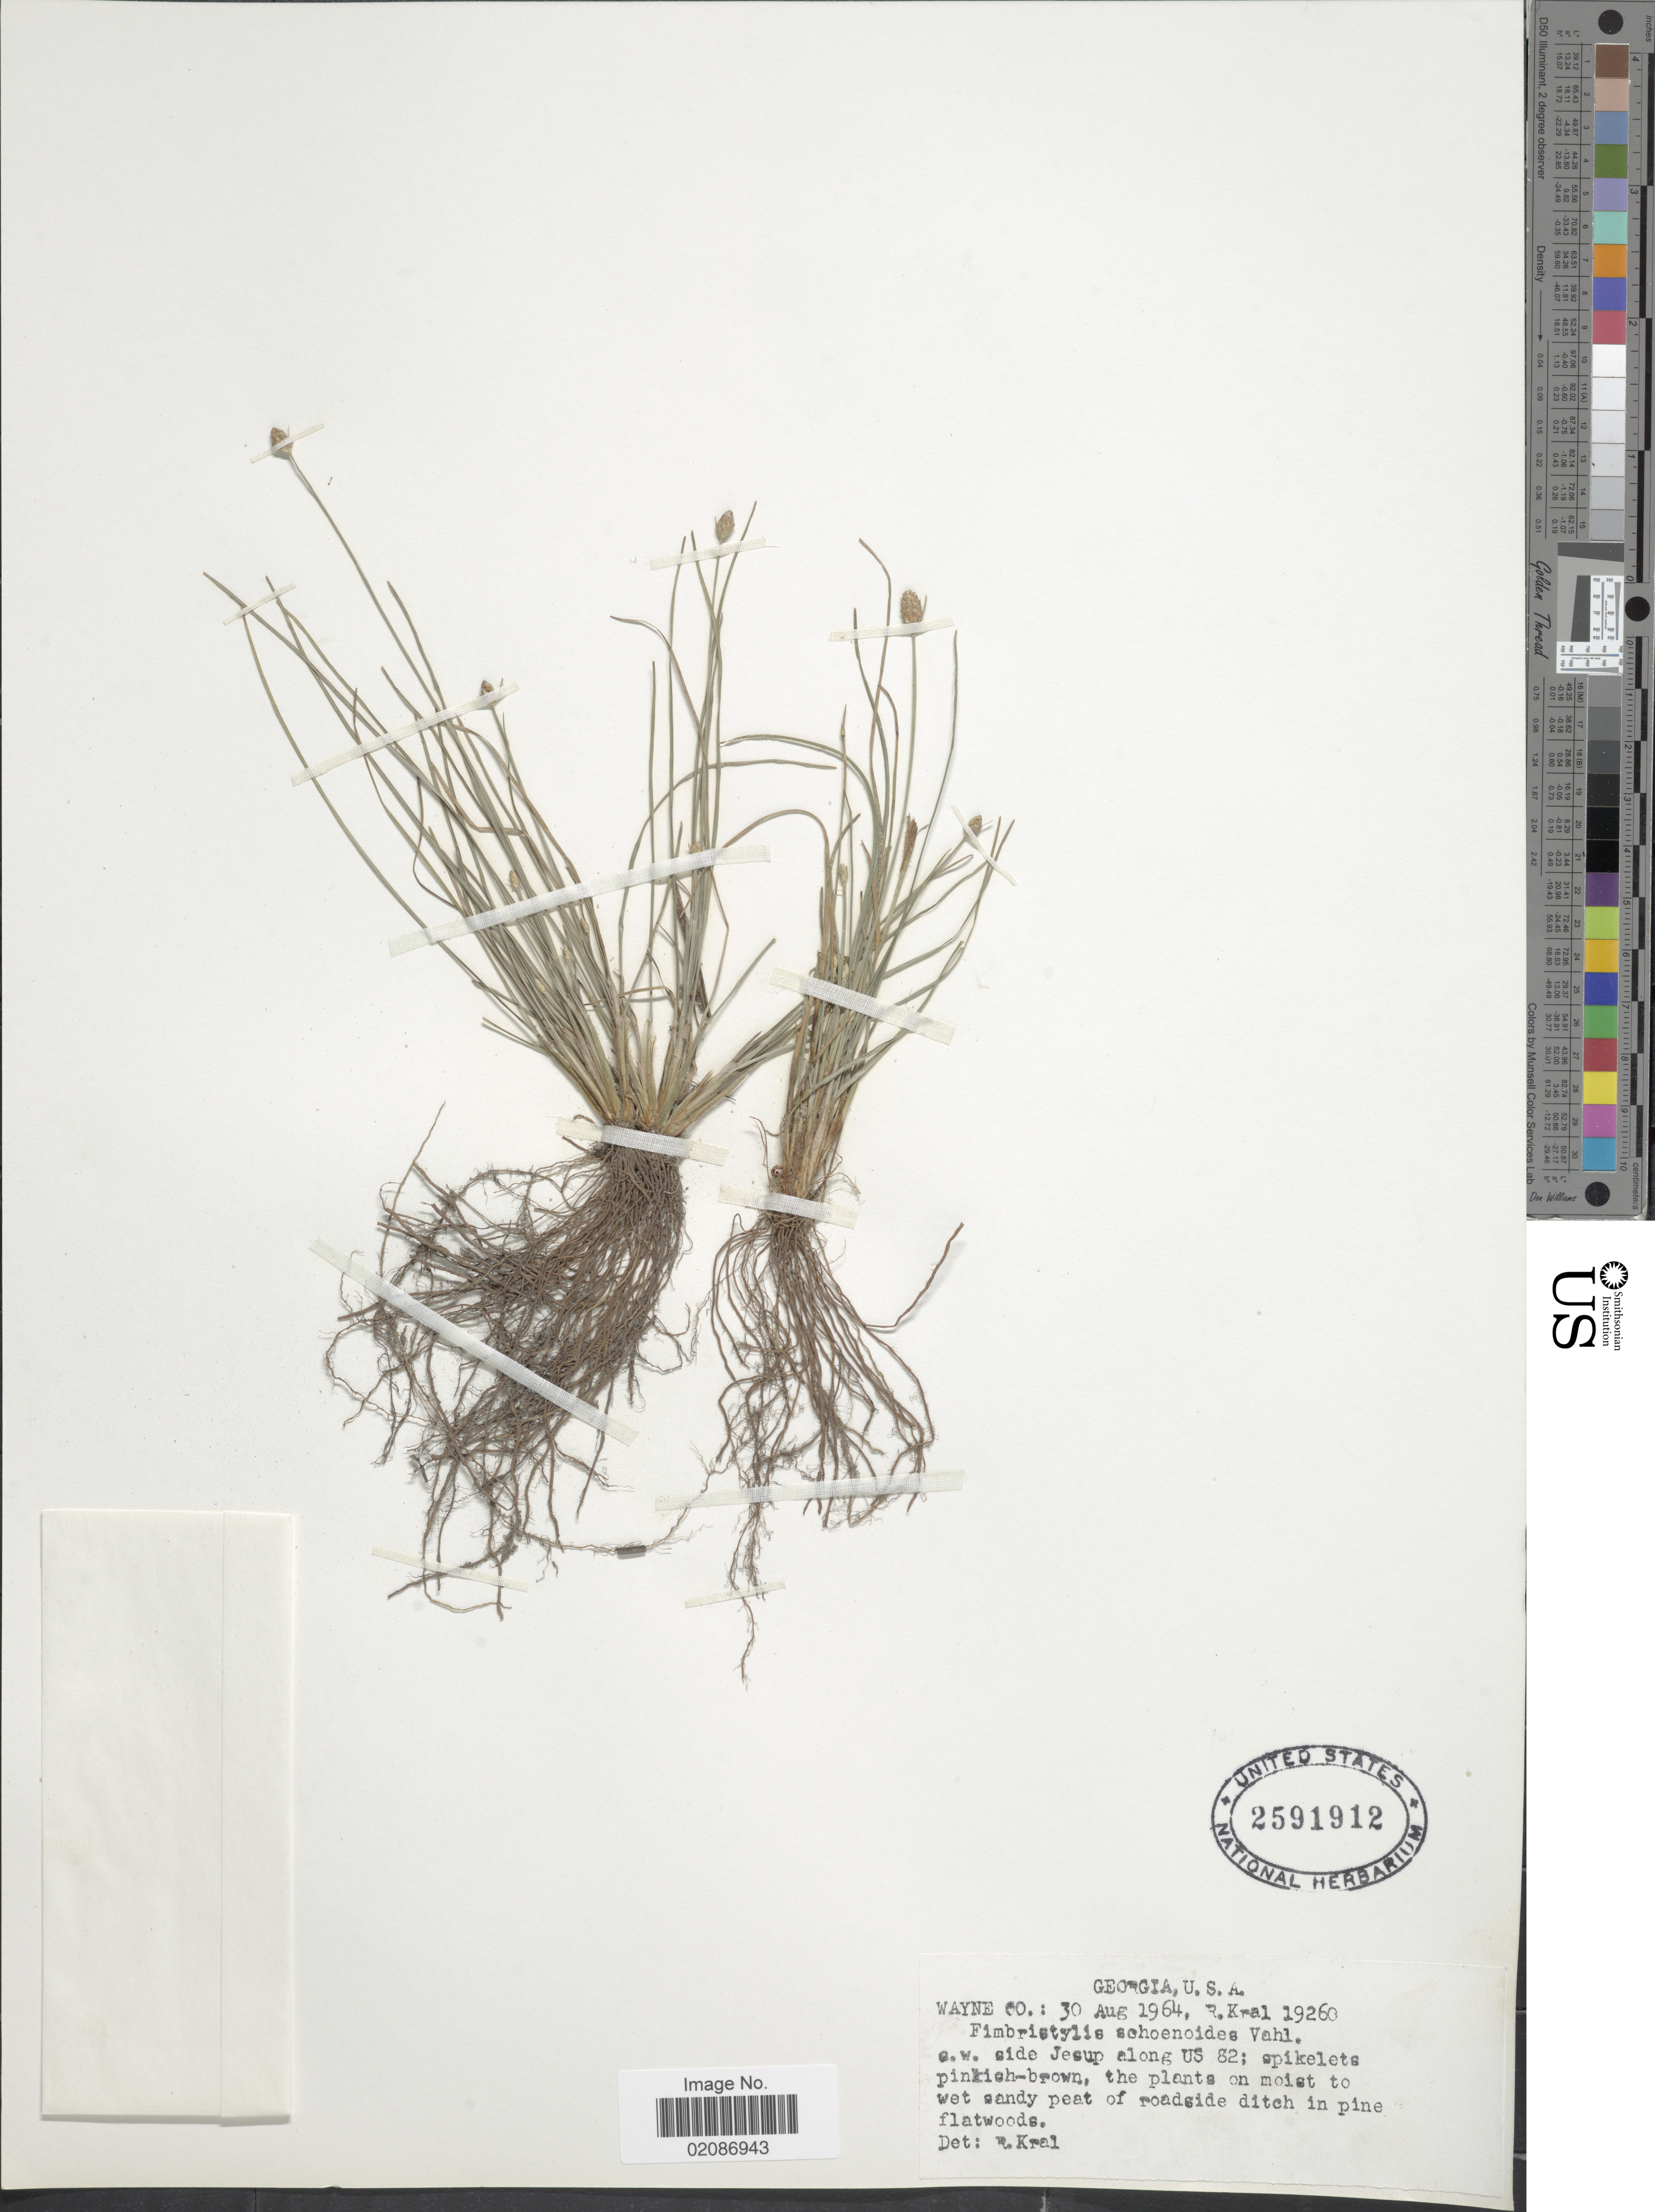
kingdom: Plantae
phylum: Tracheophyta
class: Liliopsida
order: Poales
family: Cyperaceae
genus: Fimbristylis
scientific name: Fimbristylis schoenoides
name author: (Retz.) Vahl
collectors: R. Kral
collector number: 19260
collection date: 1964-08-30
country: United States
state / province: Georgia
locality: Wayne Co.: s.w. side Jesup along US 82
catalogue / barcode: US 2591912